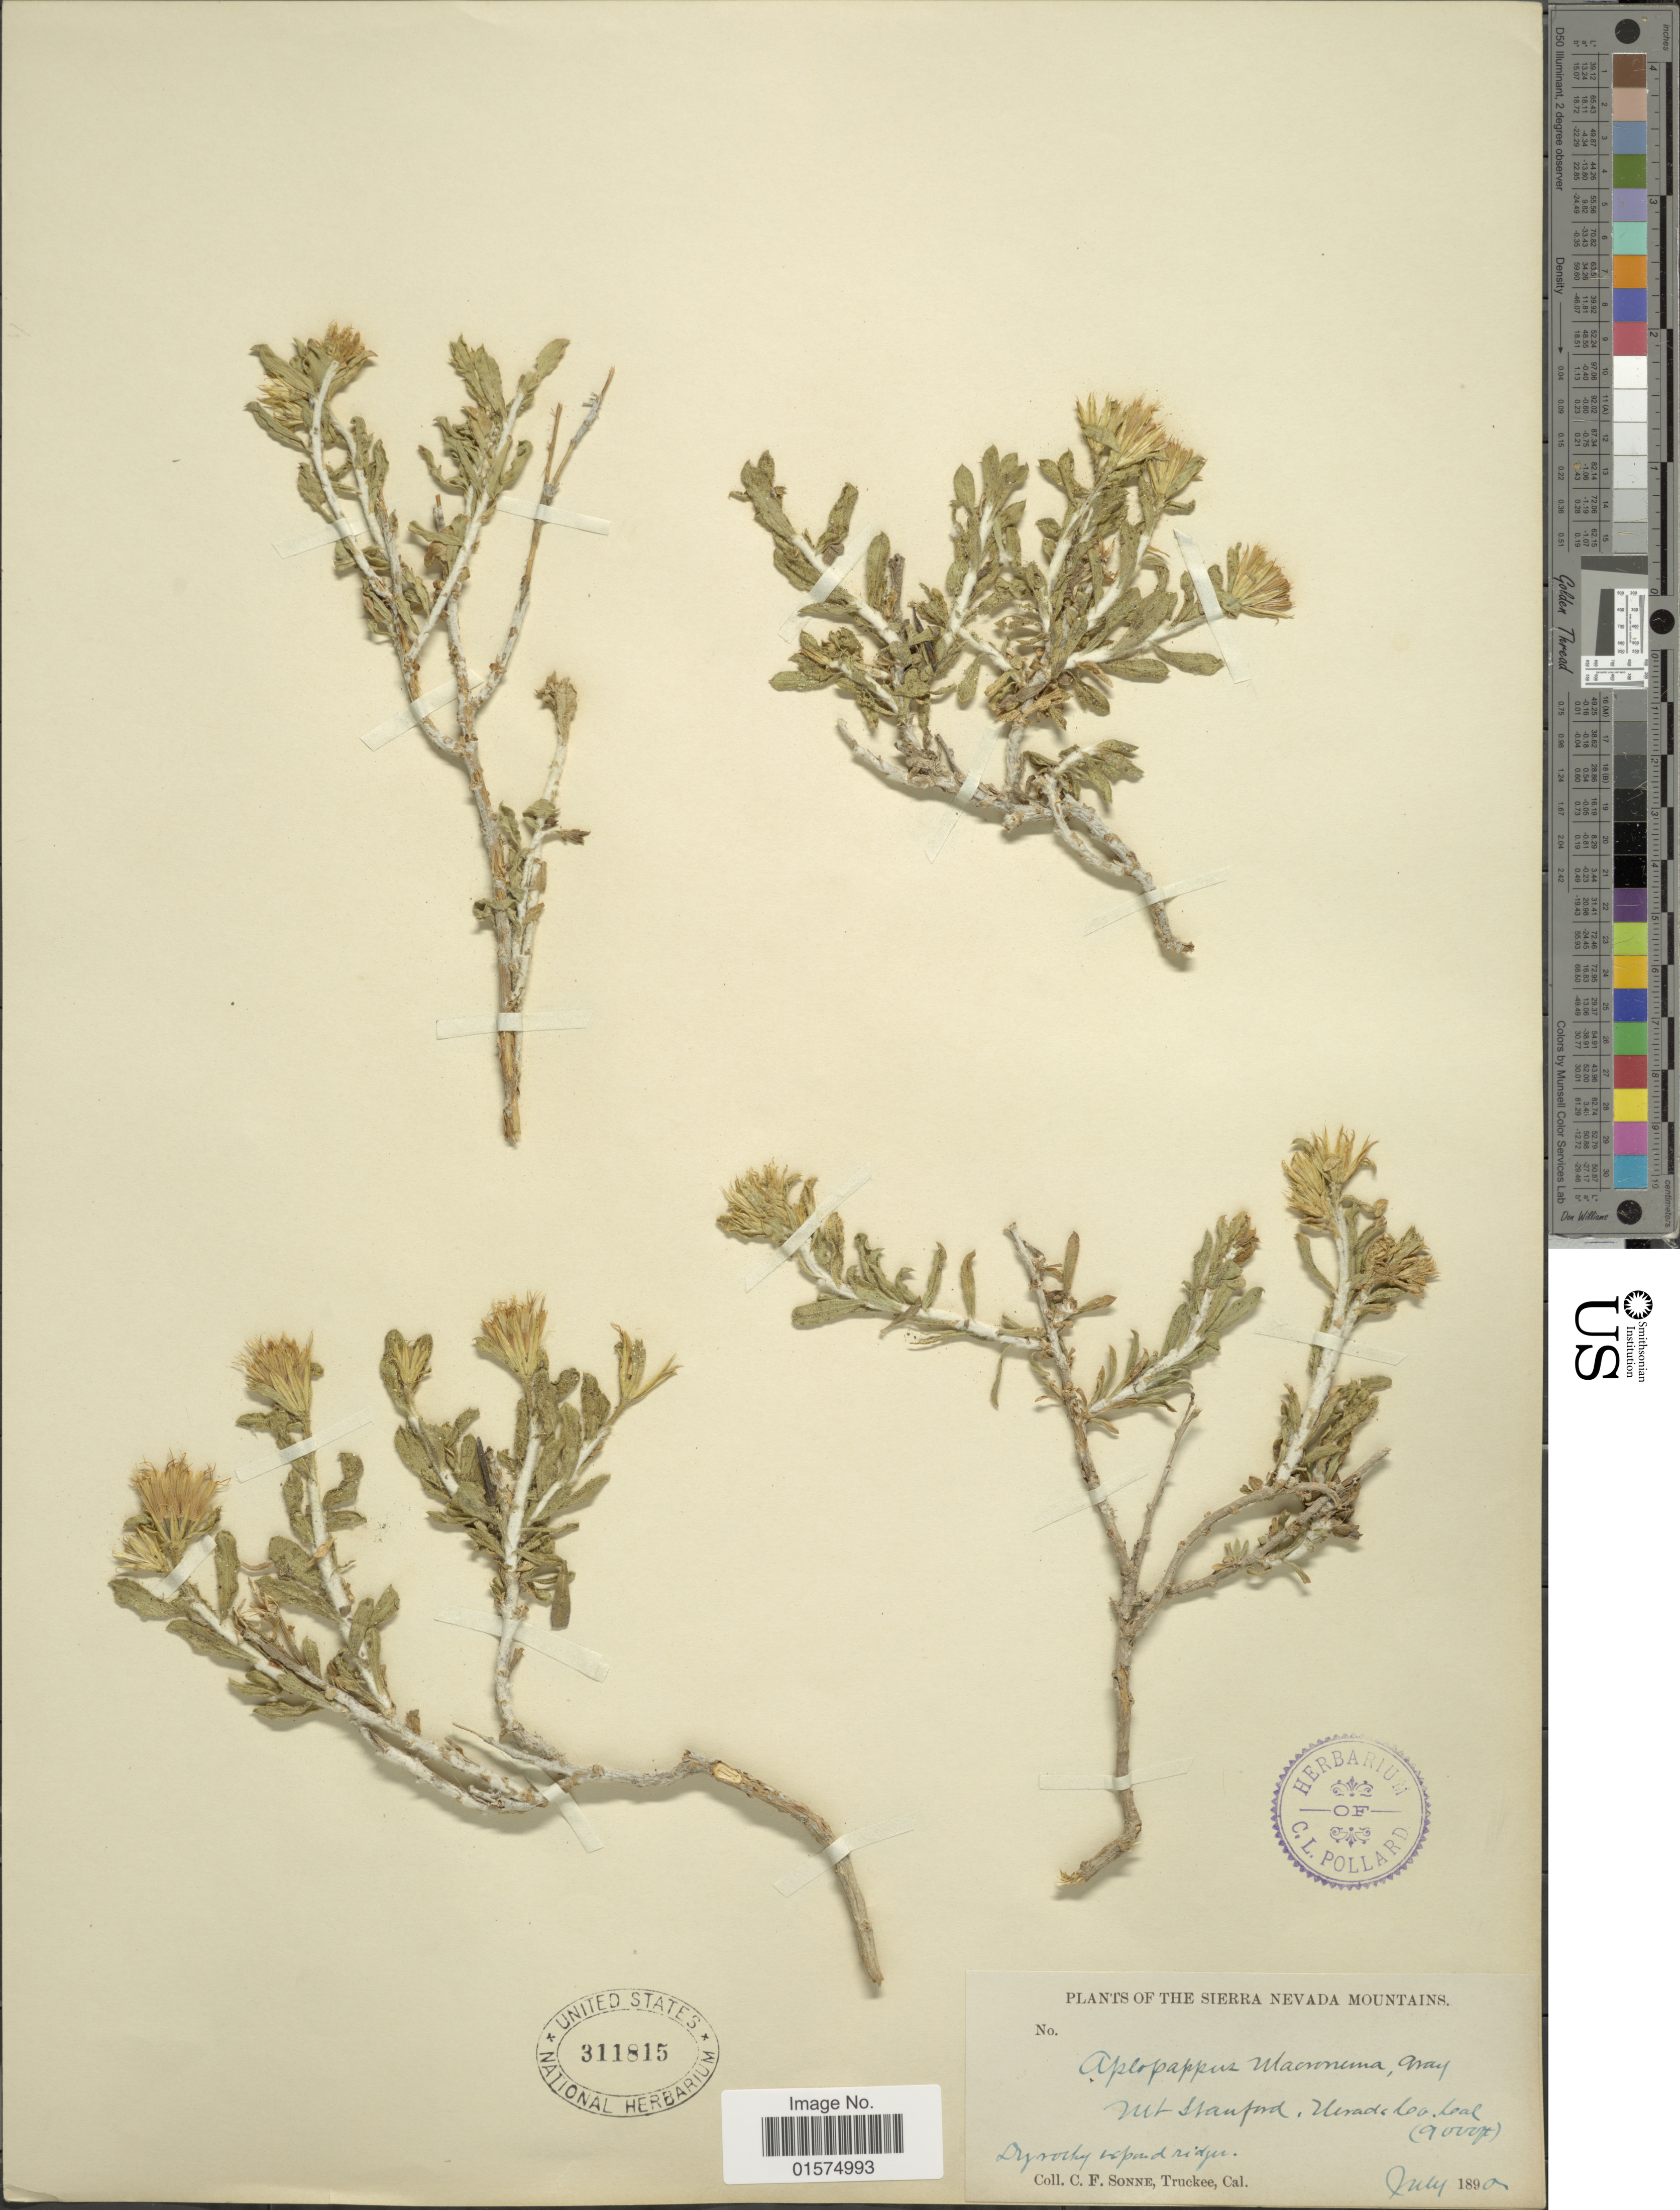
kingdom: Plantae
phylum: Tracheophyta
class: Magnoliopsida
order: Asterales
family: Asteraceae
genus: Ericameria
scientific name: Ericameria discoidea var. discoidea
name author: (Nutt.) G.L. Nesom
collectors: C. Sonne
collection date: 1890-07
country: United States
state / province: California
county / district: Nevada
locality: Sierra Nevada Mountains. Mt Stanford, Nevada Co.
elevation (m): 2743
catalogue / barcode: US 311815